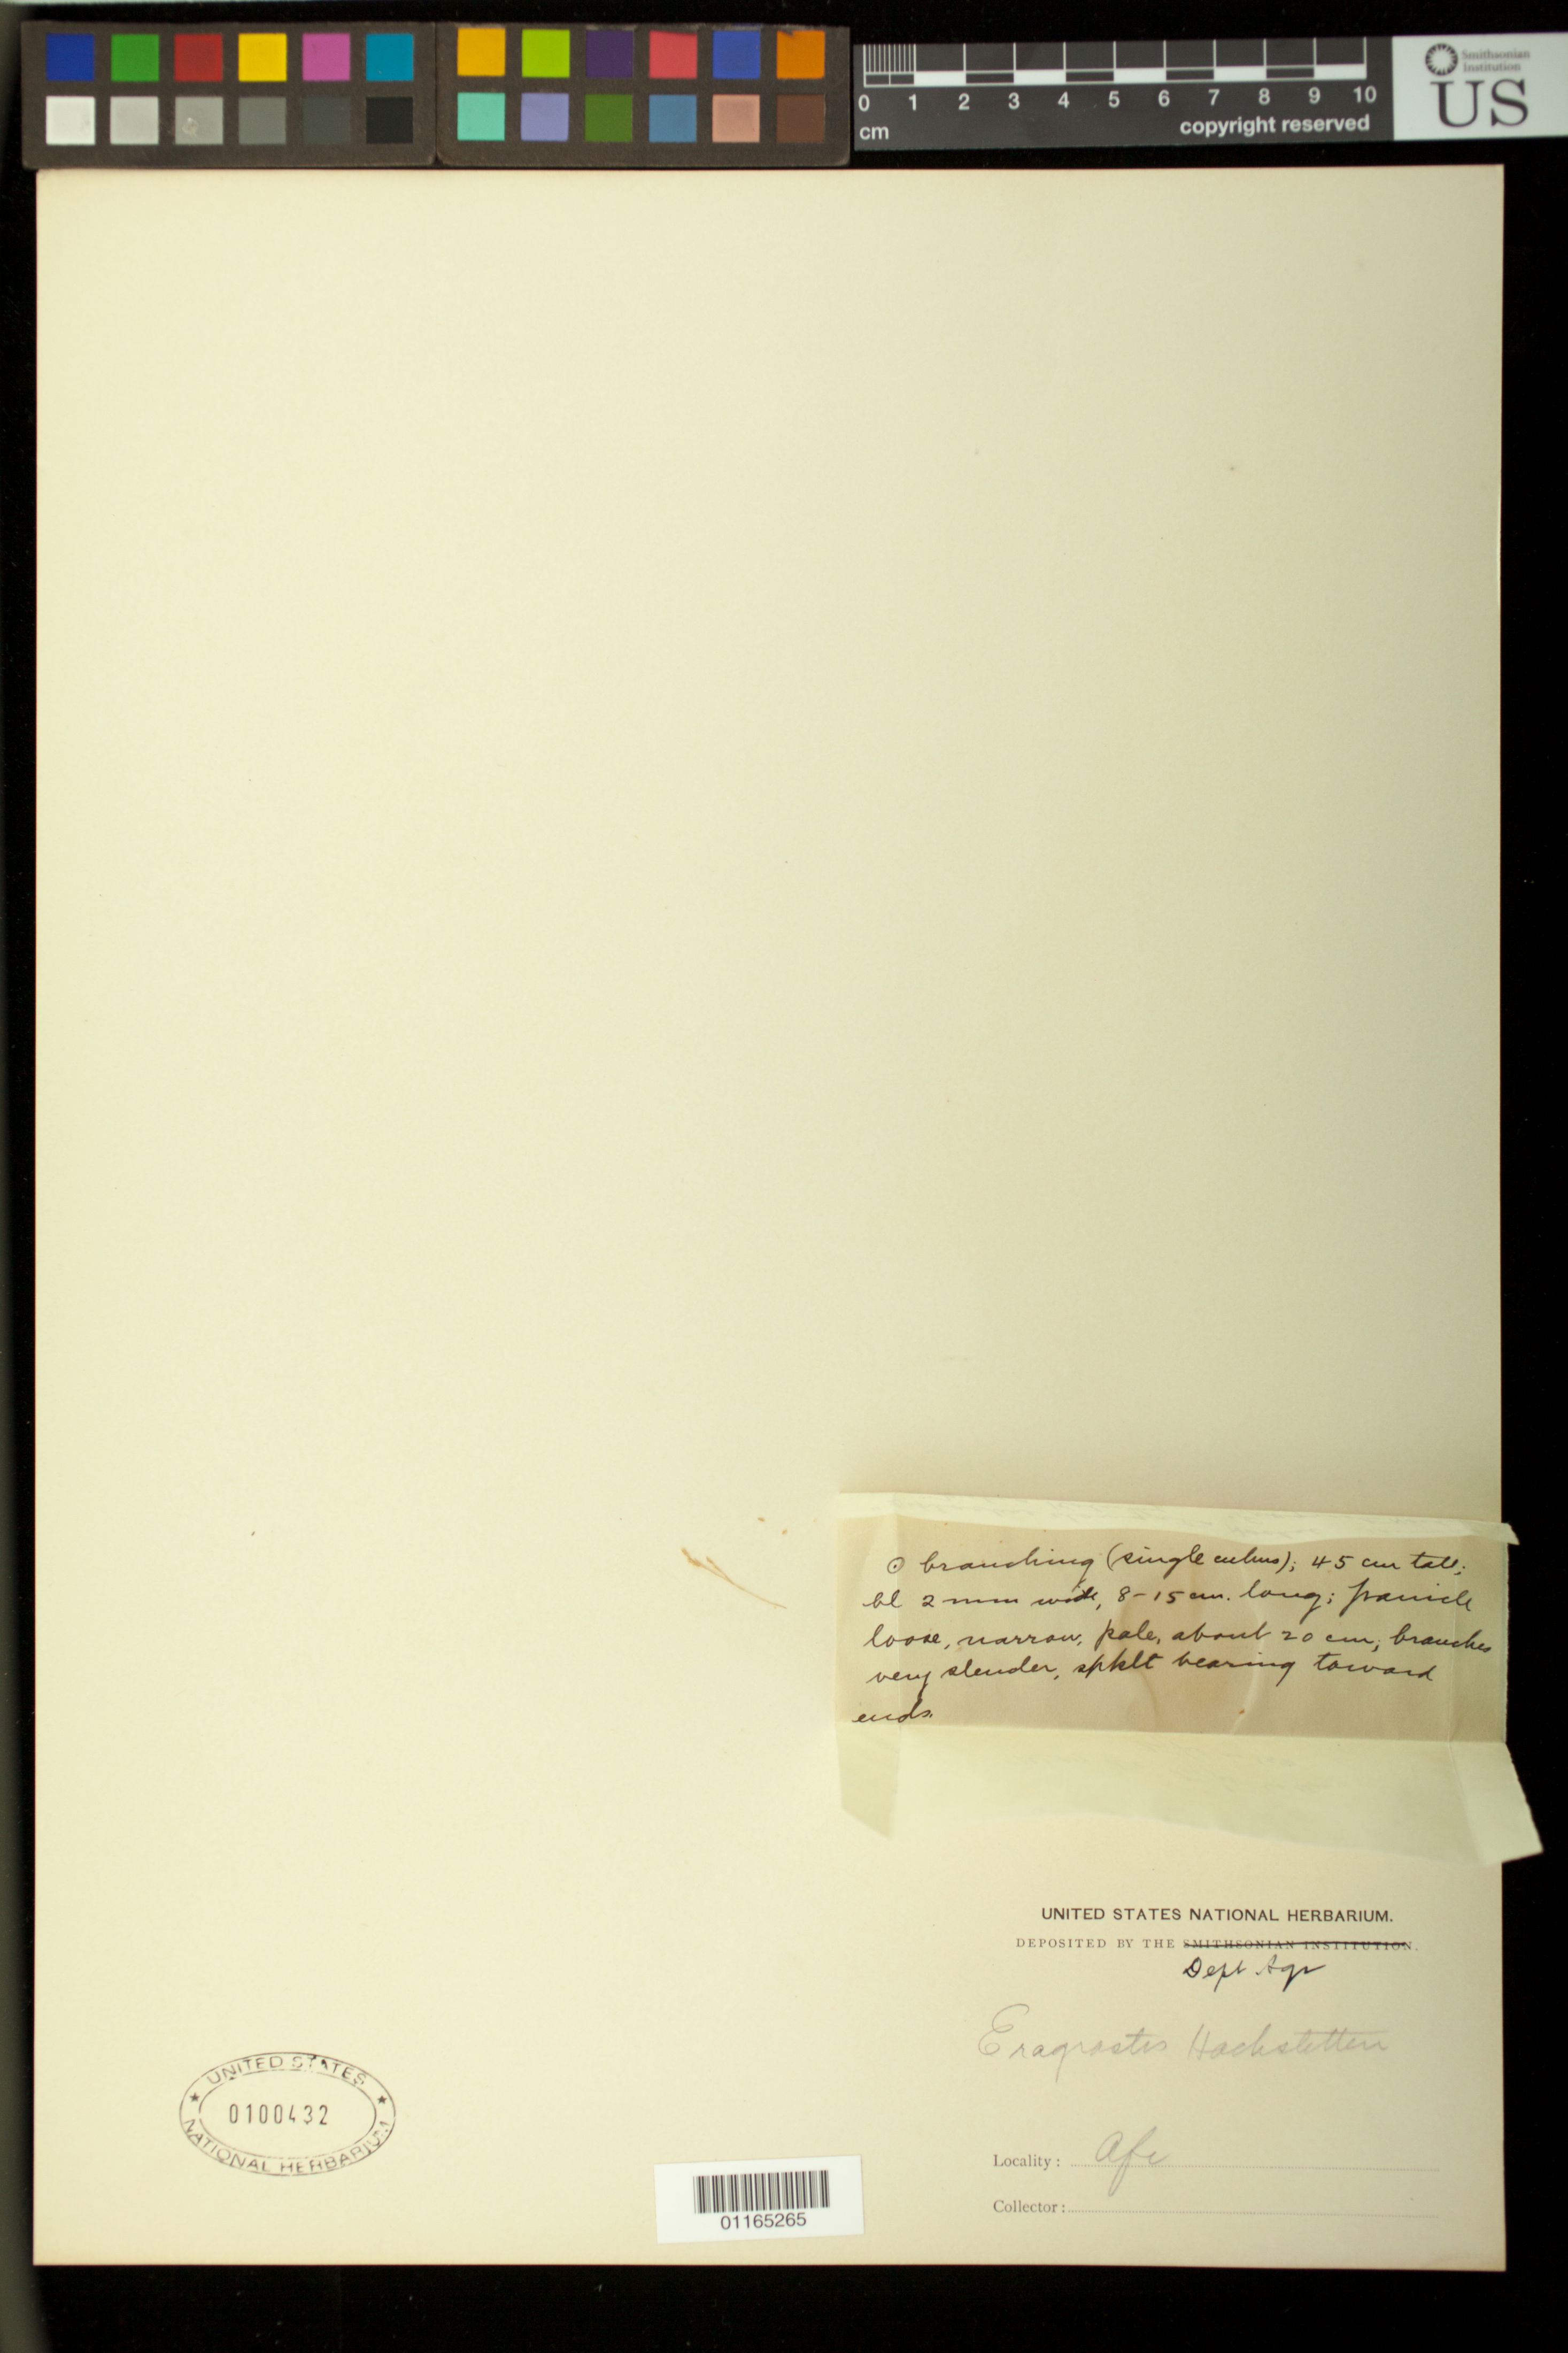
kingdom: Plantae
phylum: Tracheophyta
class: Liliopsida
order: Poales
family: Poaceae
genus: Eragrostis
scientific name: Eragrostis hochstetteri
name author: Steud.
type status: Possible Type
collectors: K. G. Kotschy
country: Sudan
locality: "Nubia"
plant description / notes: Fragmentary material of type (?) specimen ex herb. Torrey. Type is Kotschy 150 (this specimen lacking most data).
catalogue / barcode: US 100432